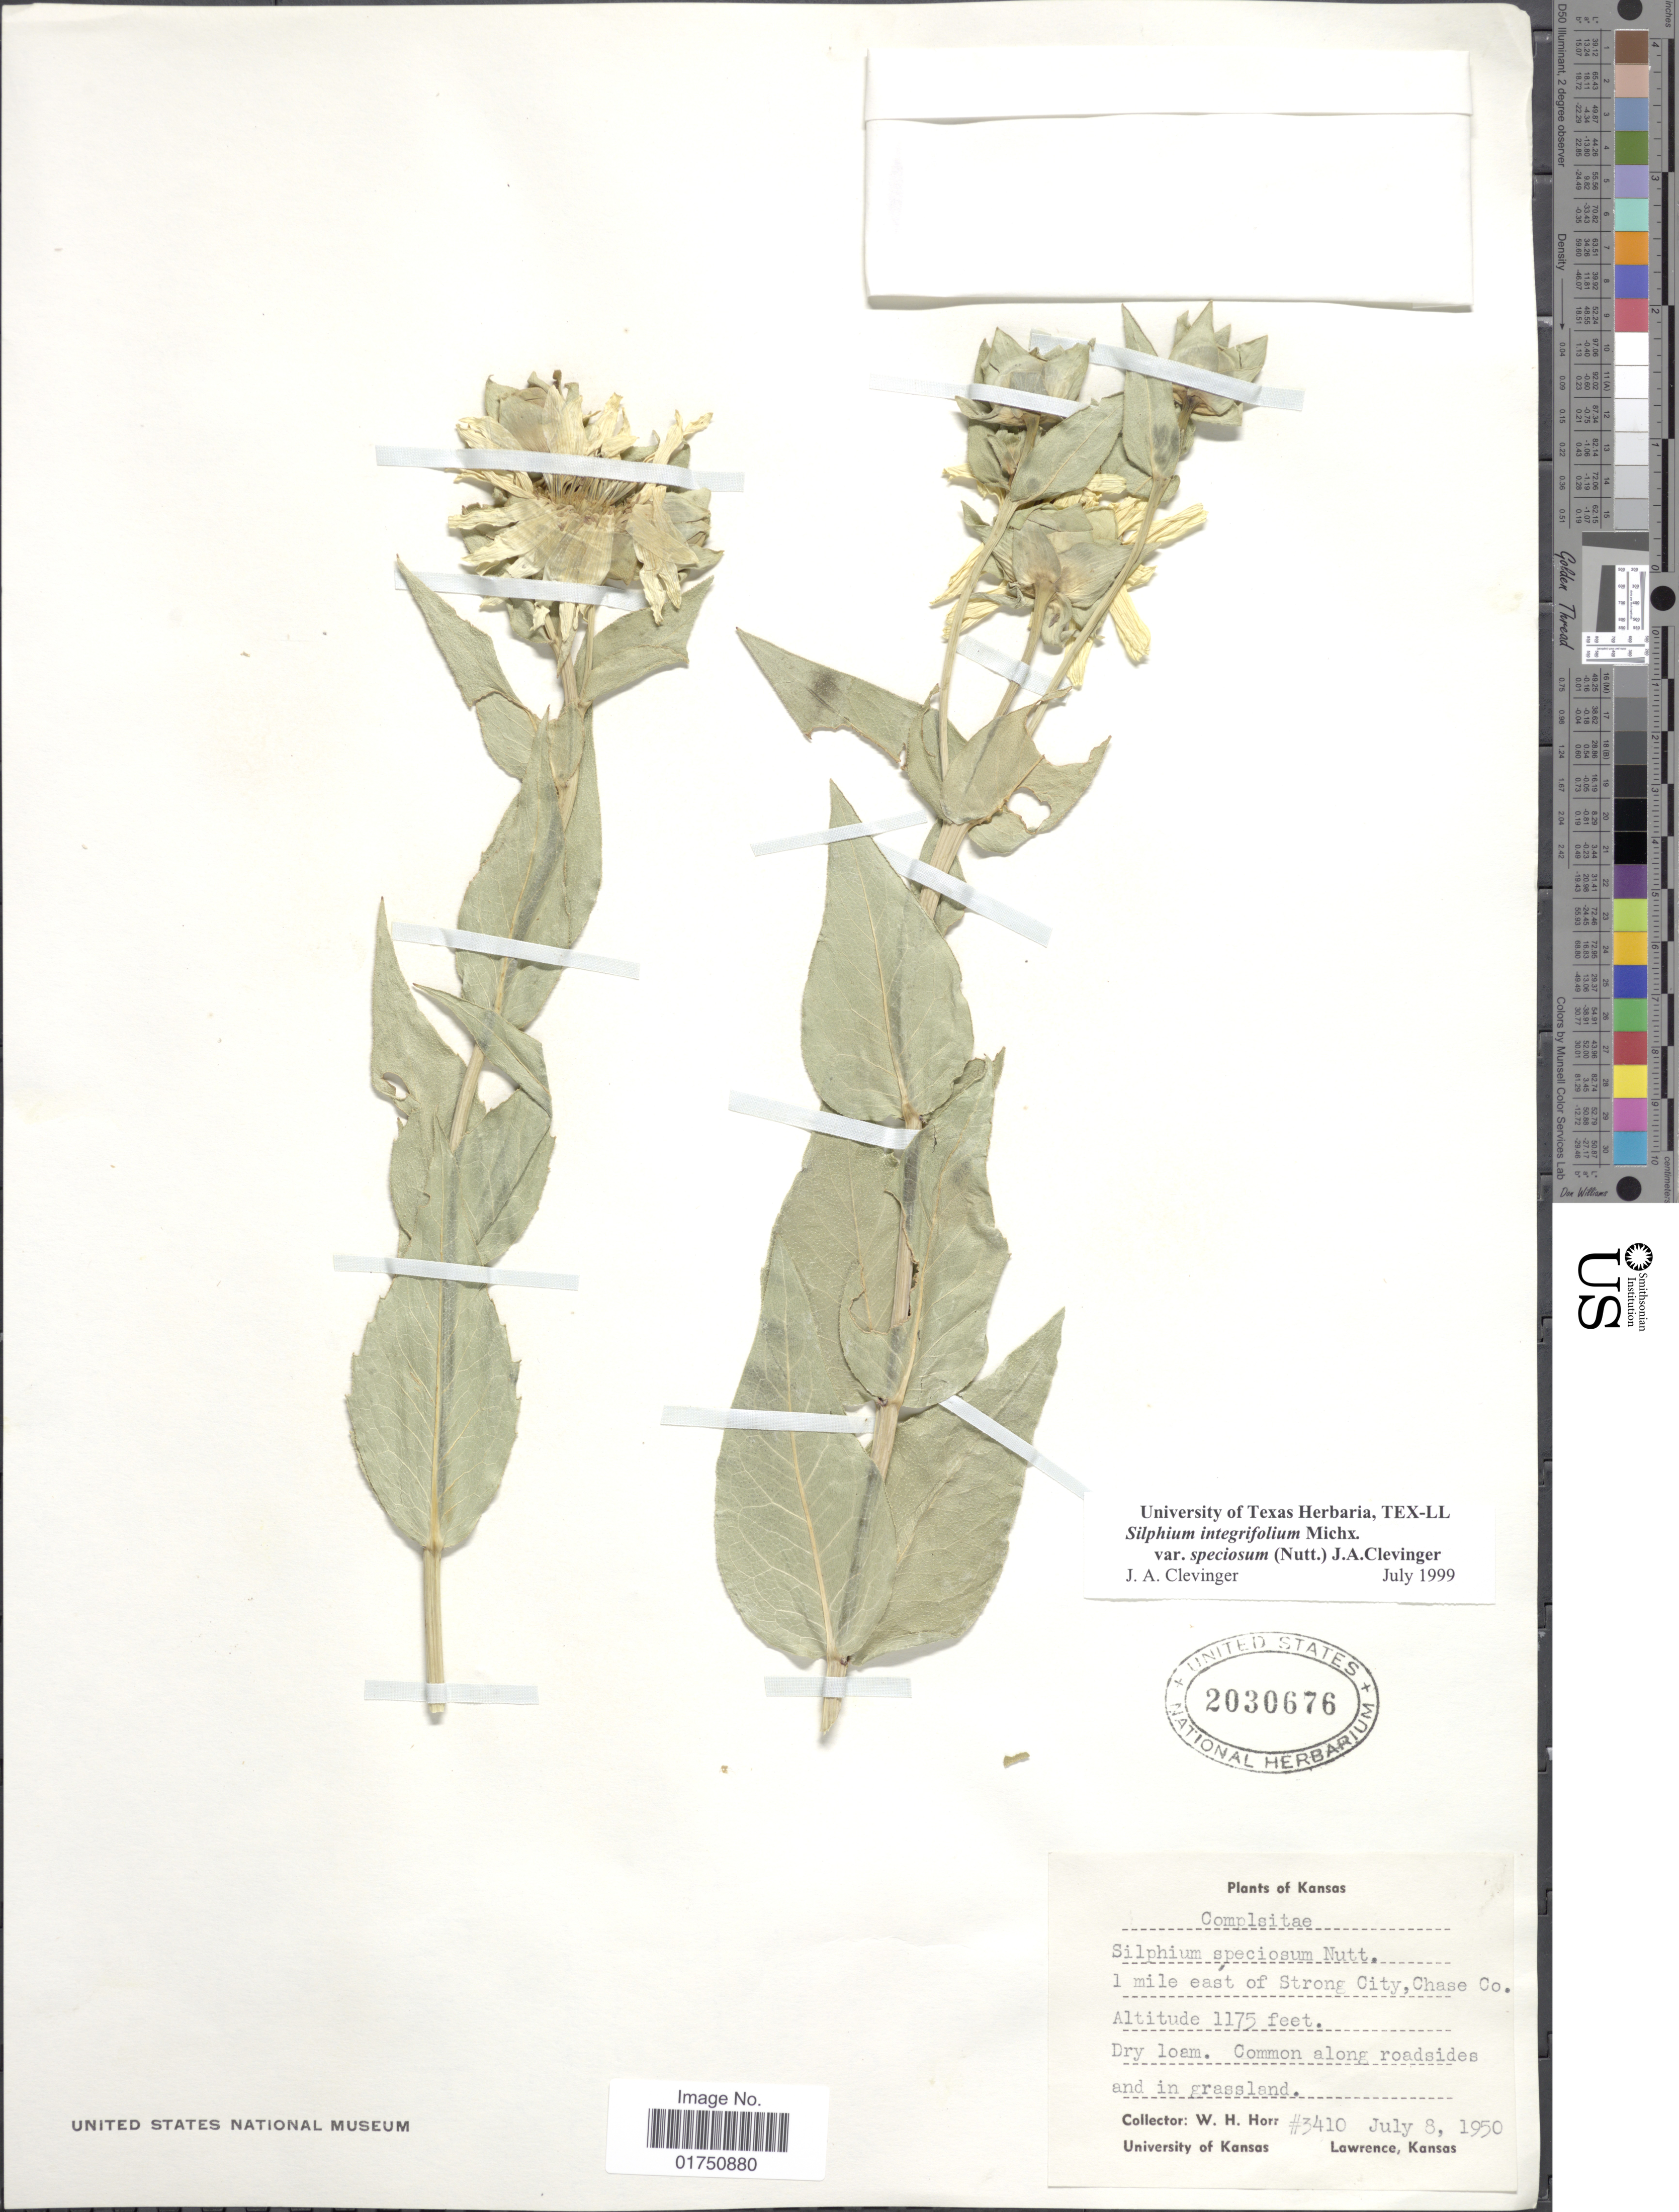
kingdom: Plantae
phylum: Tracheophyta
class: Magnoliopsida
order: Asterales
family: Asteraceae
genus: Silphium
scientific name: Silphium speciosum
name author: Nutt.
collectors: W. H. Horr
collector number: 3410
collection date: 1950-07-08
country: United States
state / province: Kansas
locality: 1 mile east of Strong City, Chase Co.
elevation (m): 358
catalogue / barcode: US 2030676